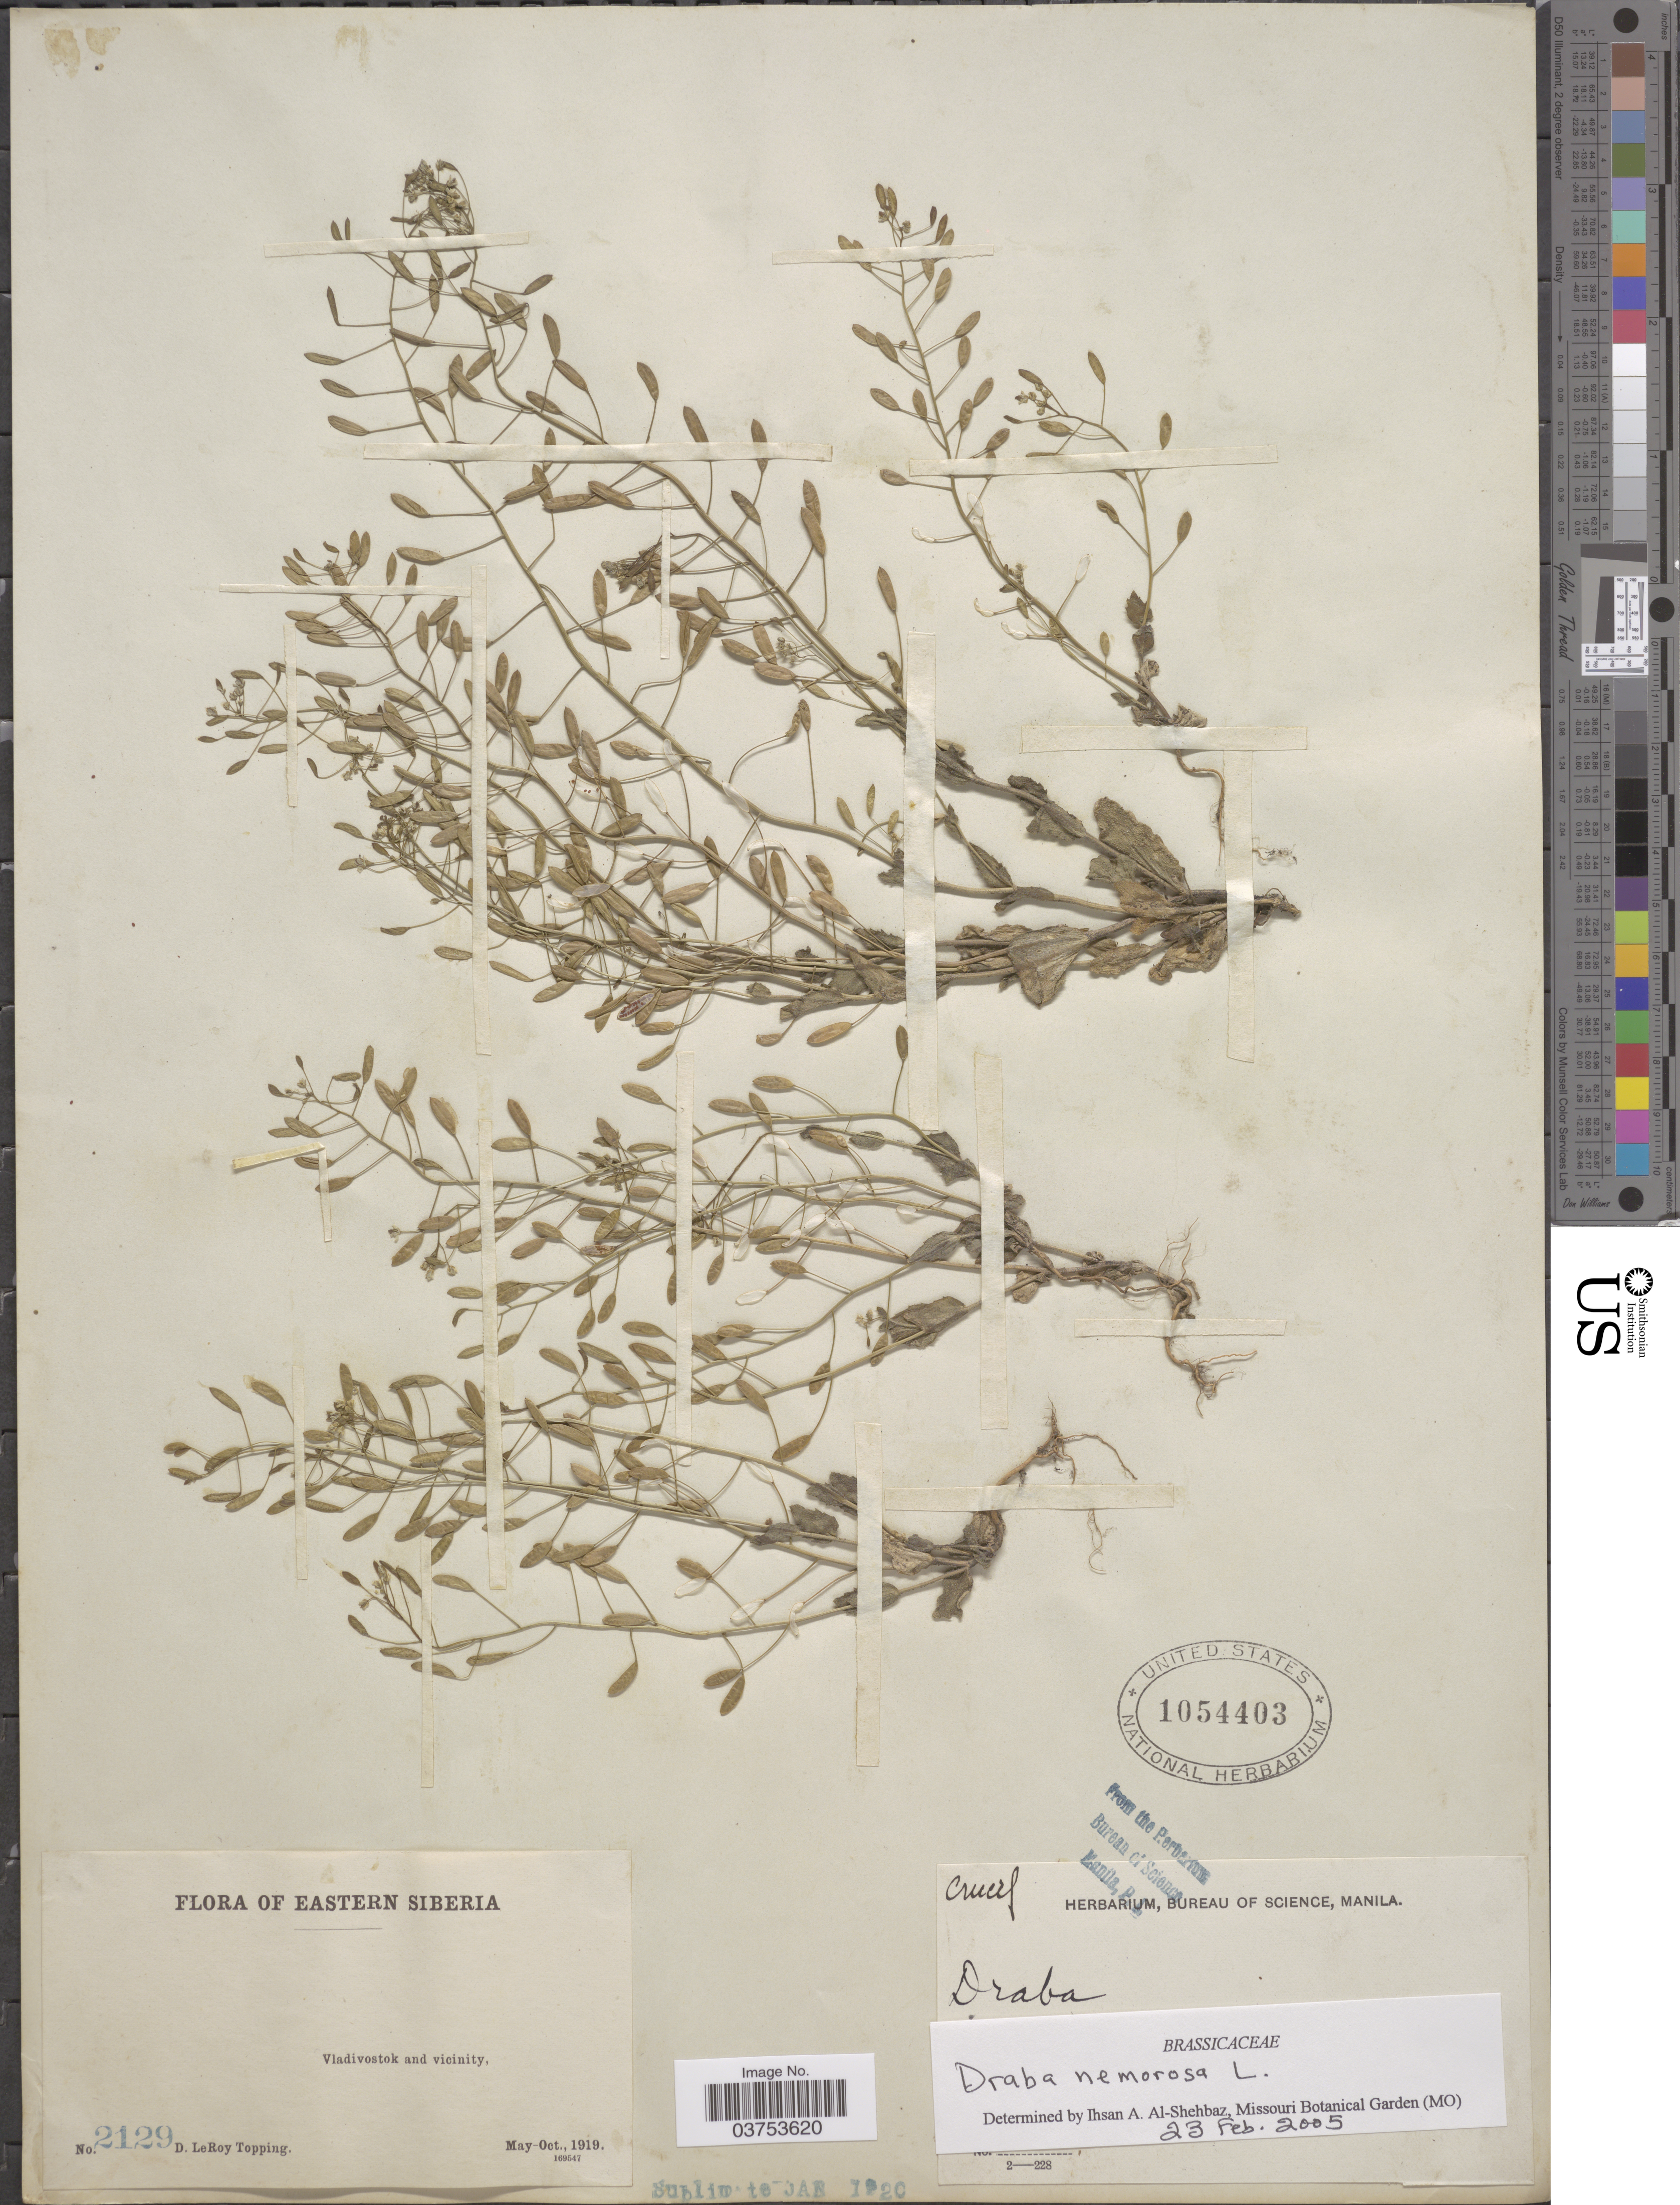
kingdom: Plantae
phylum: Tracheophyta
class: Magnoliopsida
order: Brassicales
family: Brassicaceae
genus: Draba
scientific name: Draba nemorosa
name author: L.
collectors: D. L. Topping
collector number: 2129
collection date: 1919-05/1919-10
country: Russian Federation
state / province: Primorsky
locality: Eastern Siberia. Vladivostok and vicinity.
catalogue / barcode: US 1054403